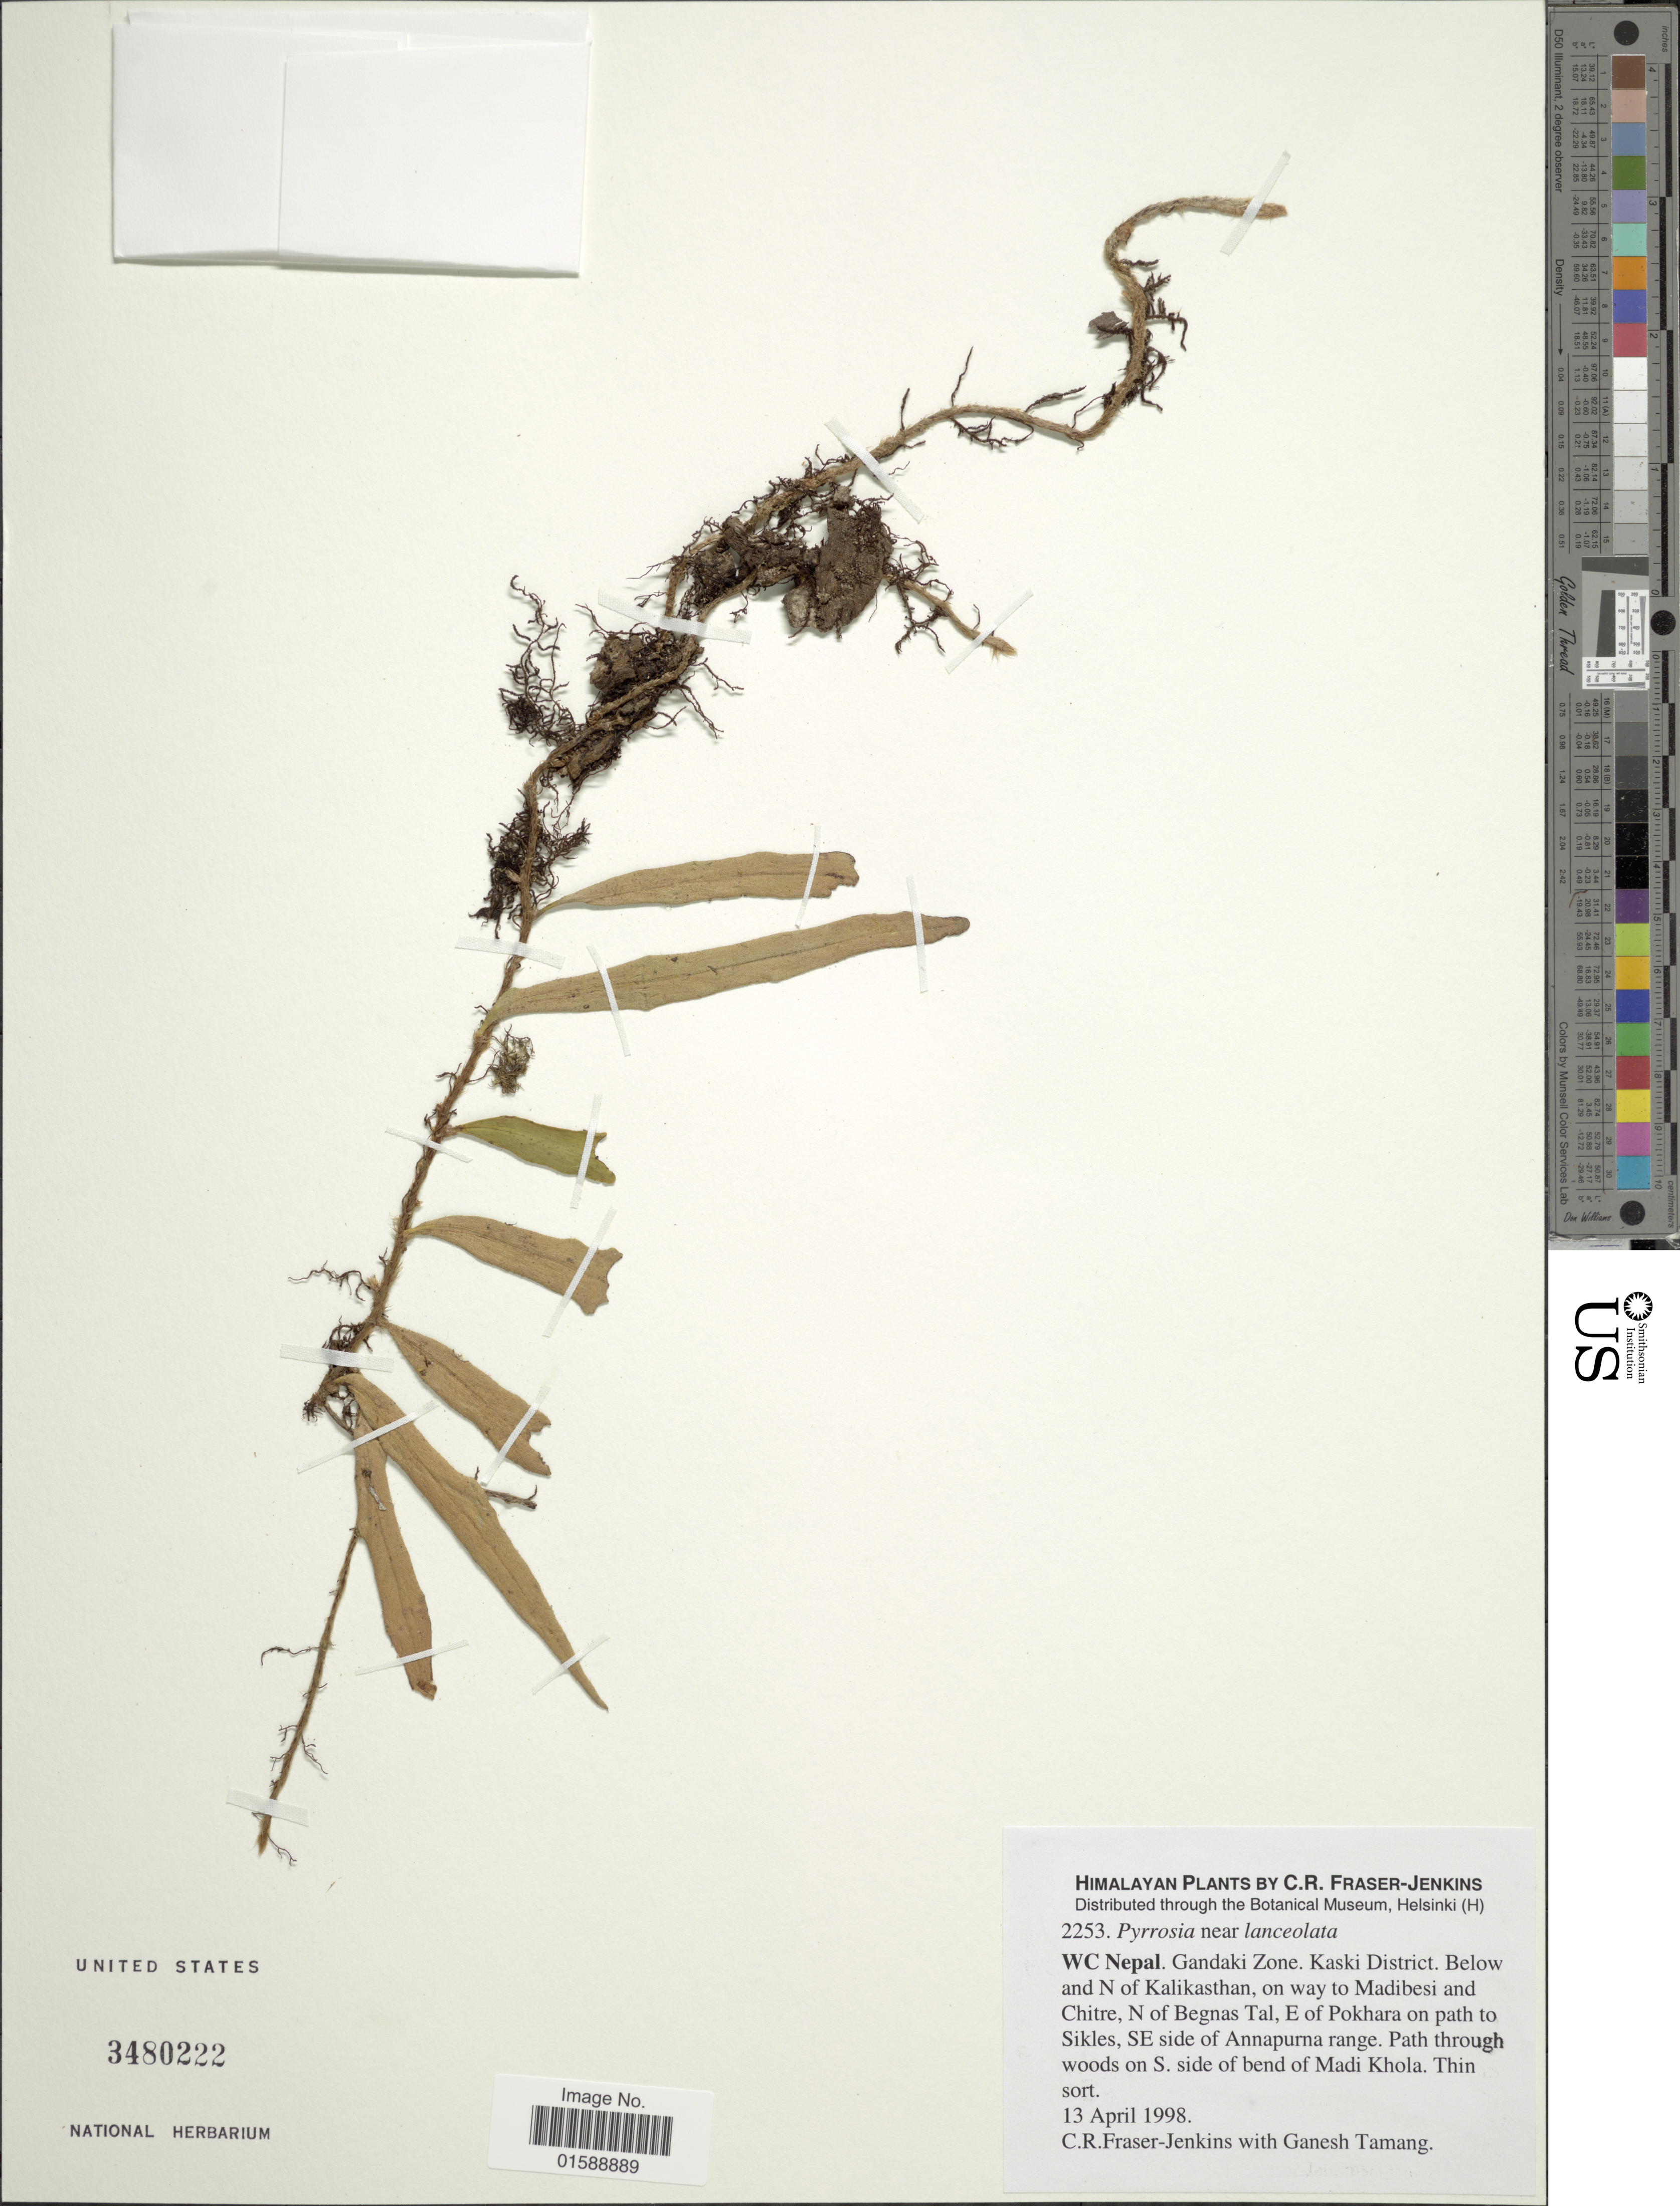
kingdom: Plantae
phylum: Tracheophyta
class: Polypodiopsida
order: Polypodiales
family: Polypodiaceae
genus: Pyrrosia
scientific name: Pyrrosia lanceolata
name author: (L.) Farw.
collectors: C. R. Fraser-Jenkins & G. Tamang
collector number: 2253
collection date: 1998-04-13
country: Nepal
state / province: Gandaki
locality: Himalayan. Kaski District. Below and N of Kalikasthan, on way to Madibesi and Chitre, N of Begnas Tal, E of Pokhara on path to Sikles SE side of Annapurna range. path through woods on S. side of bend of Madi Khola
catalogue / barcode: US 3480222